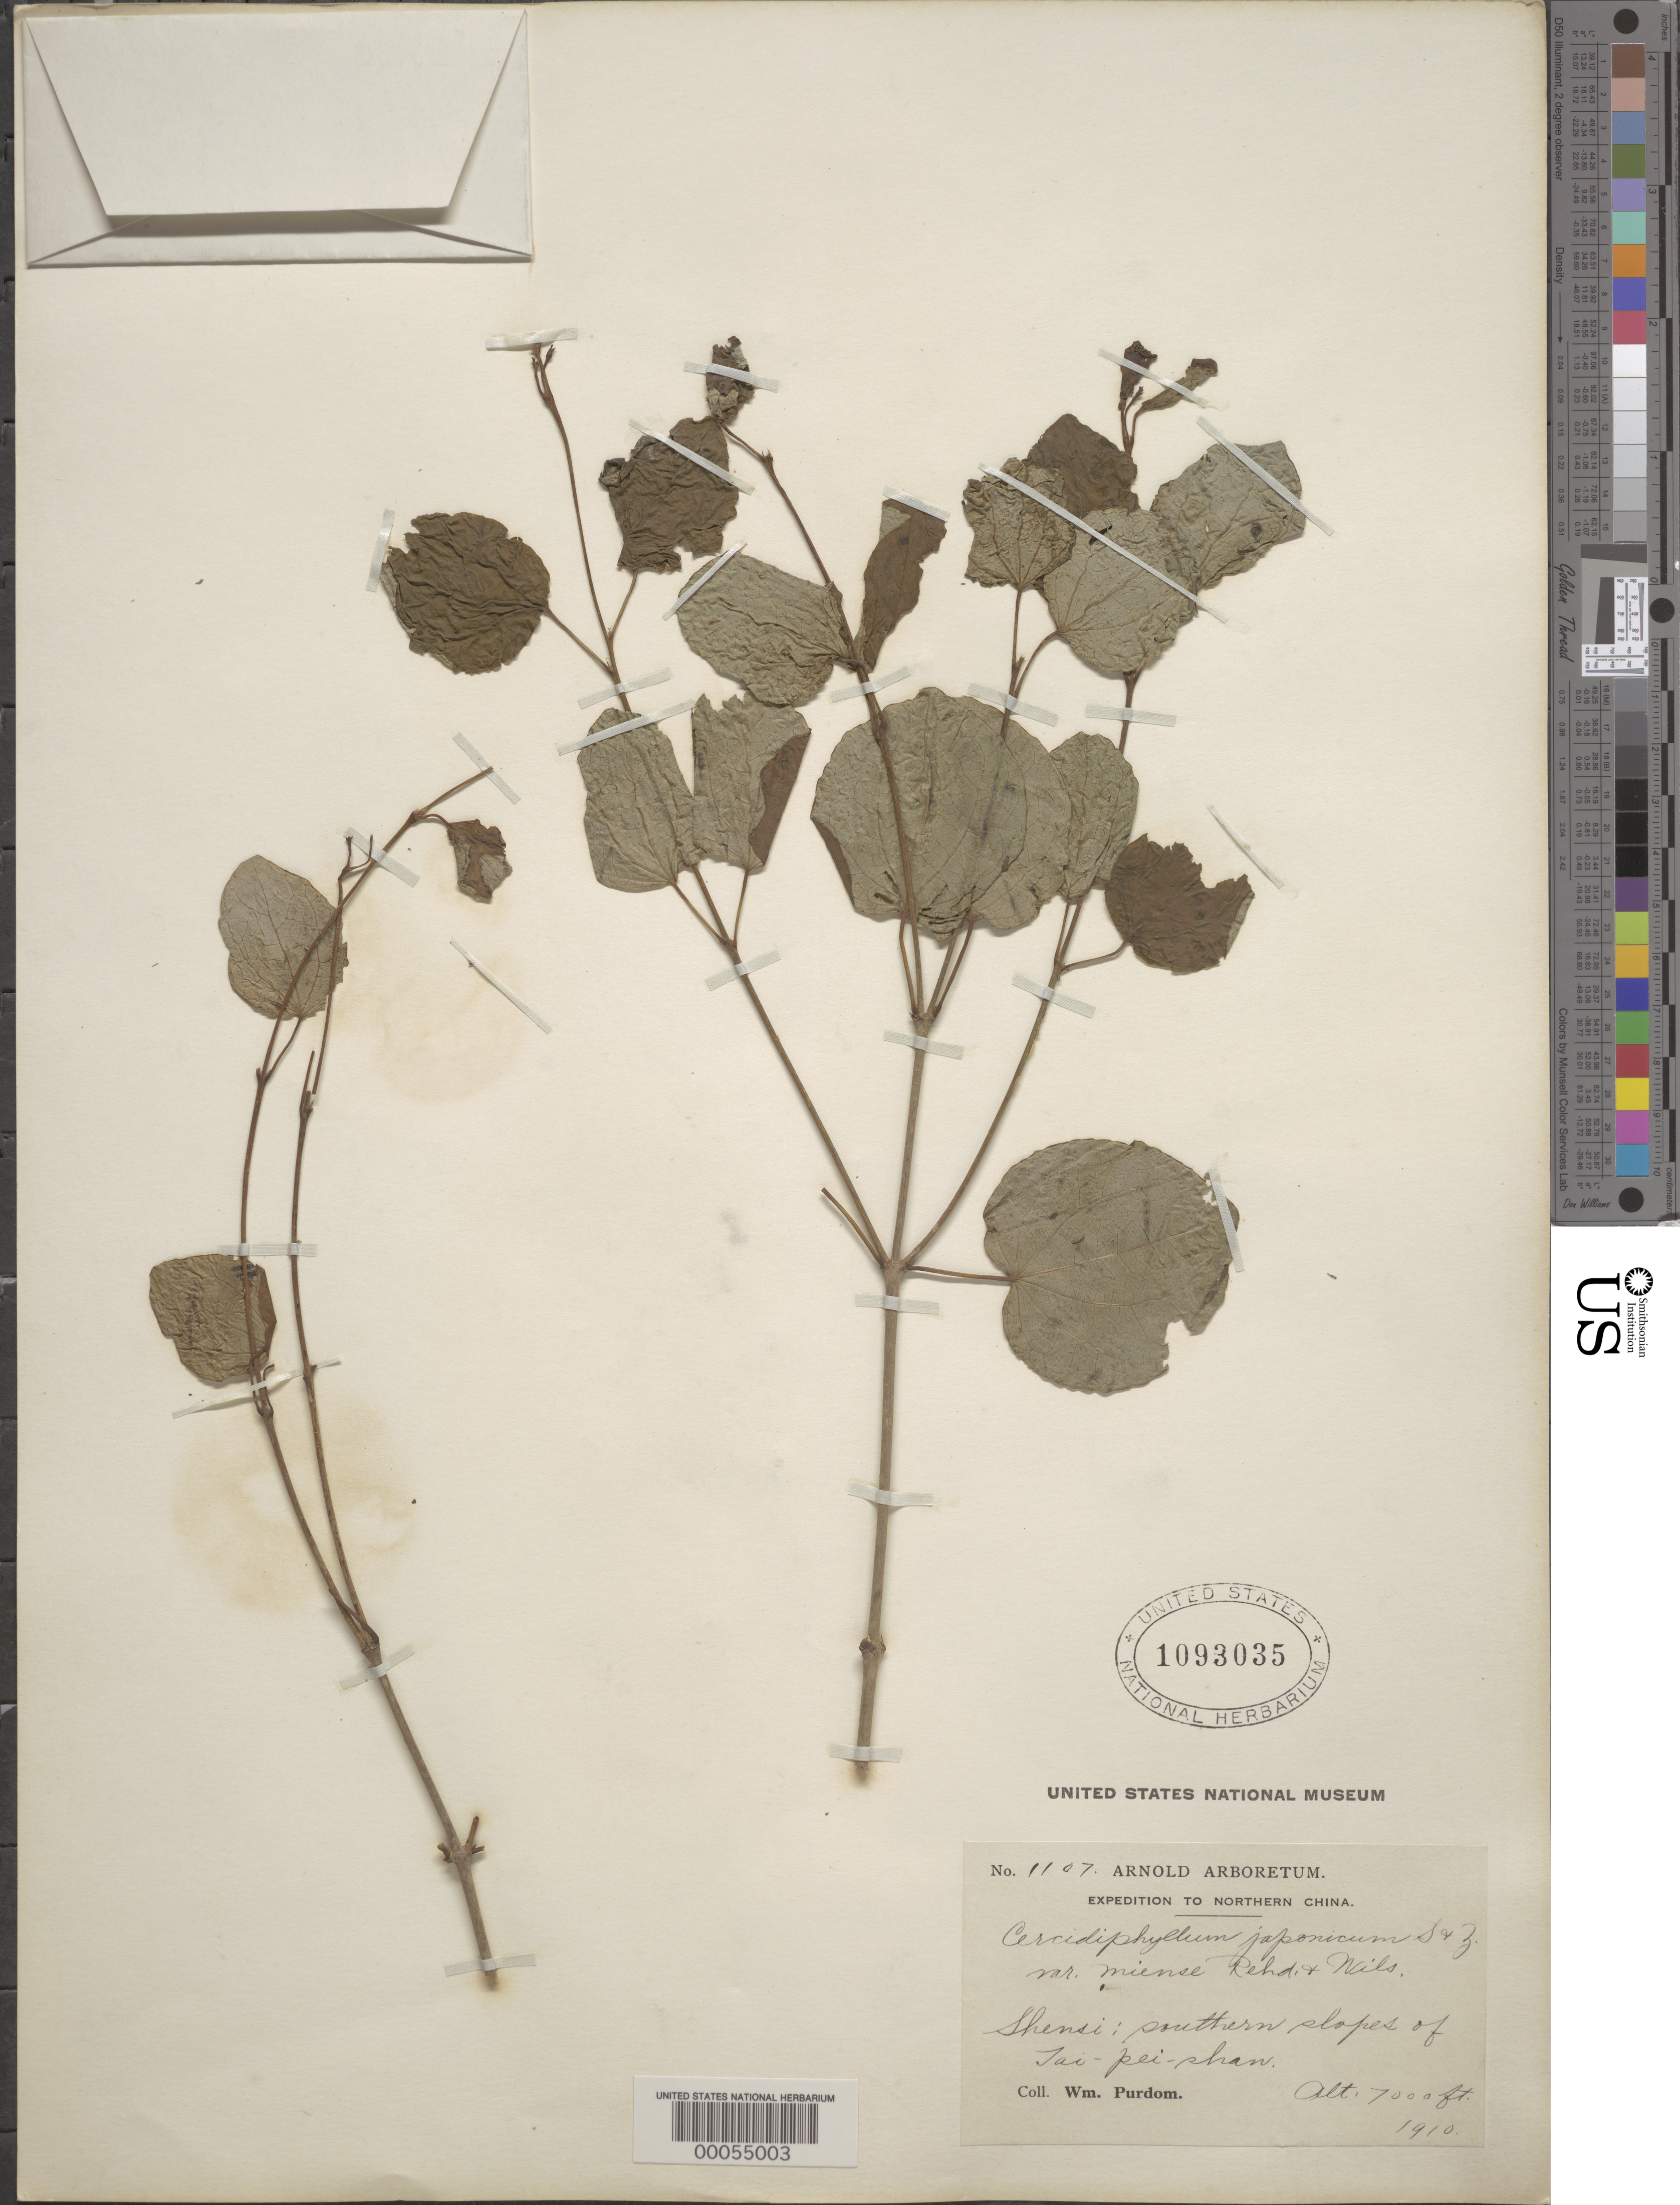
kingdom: Plantae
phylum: Tracheophyta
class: Magnoliopsida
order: Saxifragales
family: Cercidiphyllaceae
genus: Cercidiphyllum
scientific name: Cercidiphyllum japonicum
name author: Siebold & Zucc. ex J.J. Hoffm. & Schult. f.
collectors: W. Purdom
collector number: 1107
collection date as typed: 1910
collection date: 1910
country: China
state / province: Shaanxi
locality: Southern slopes of tai-pei-shan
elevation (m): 2134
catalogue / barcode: US 1093035